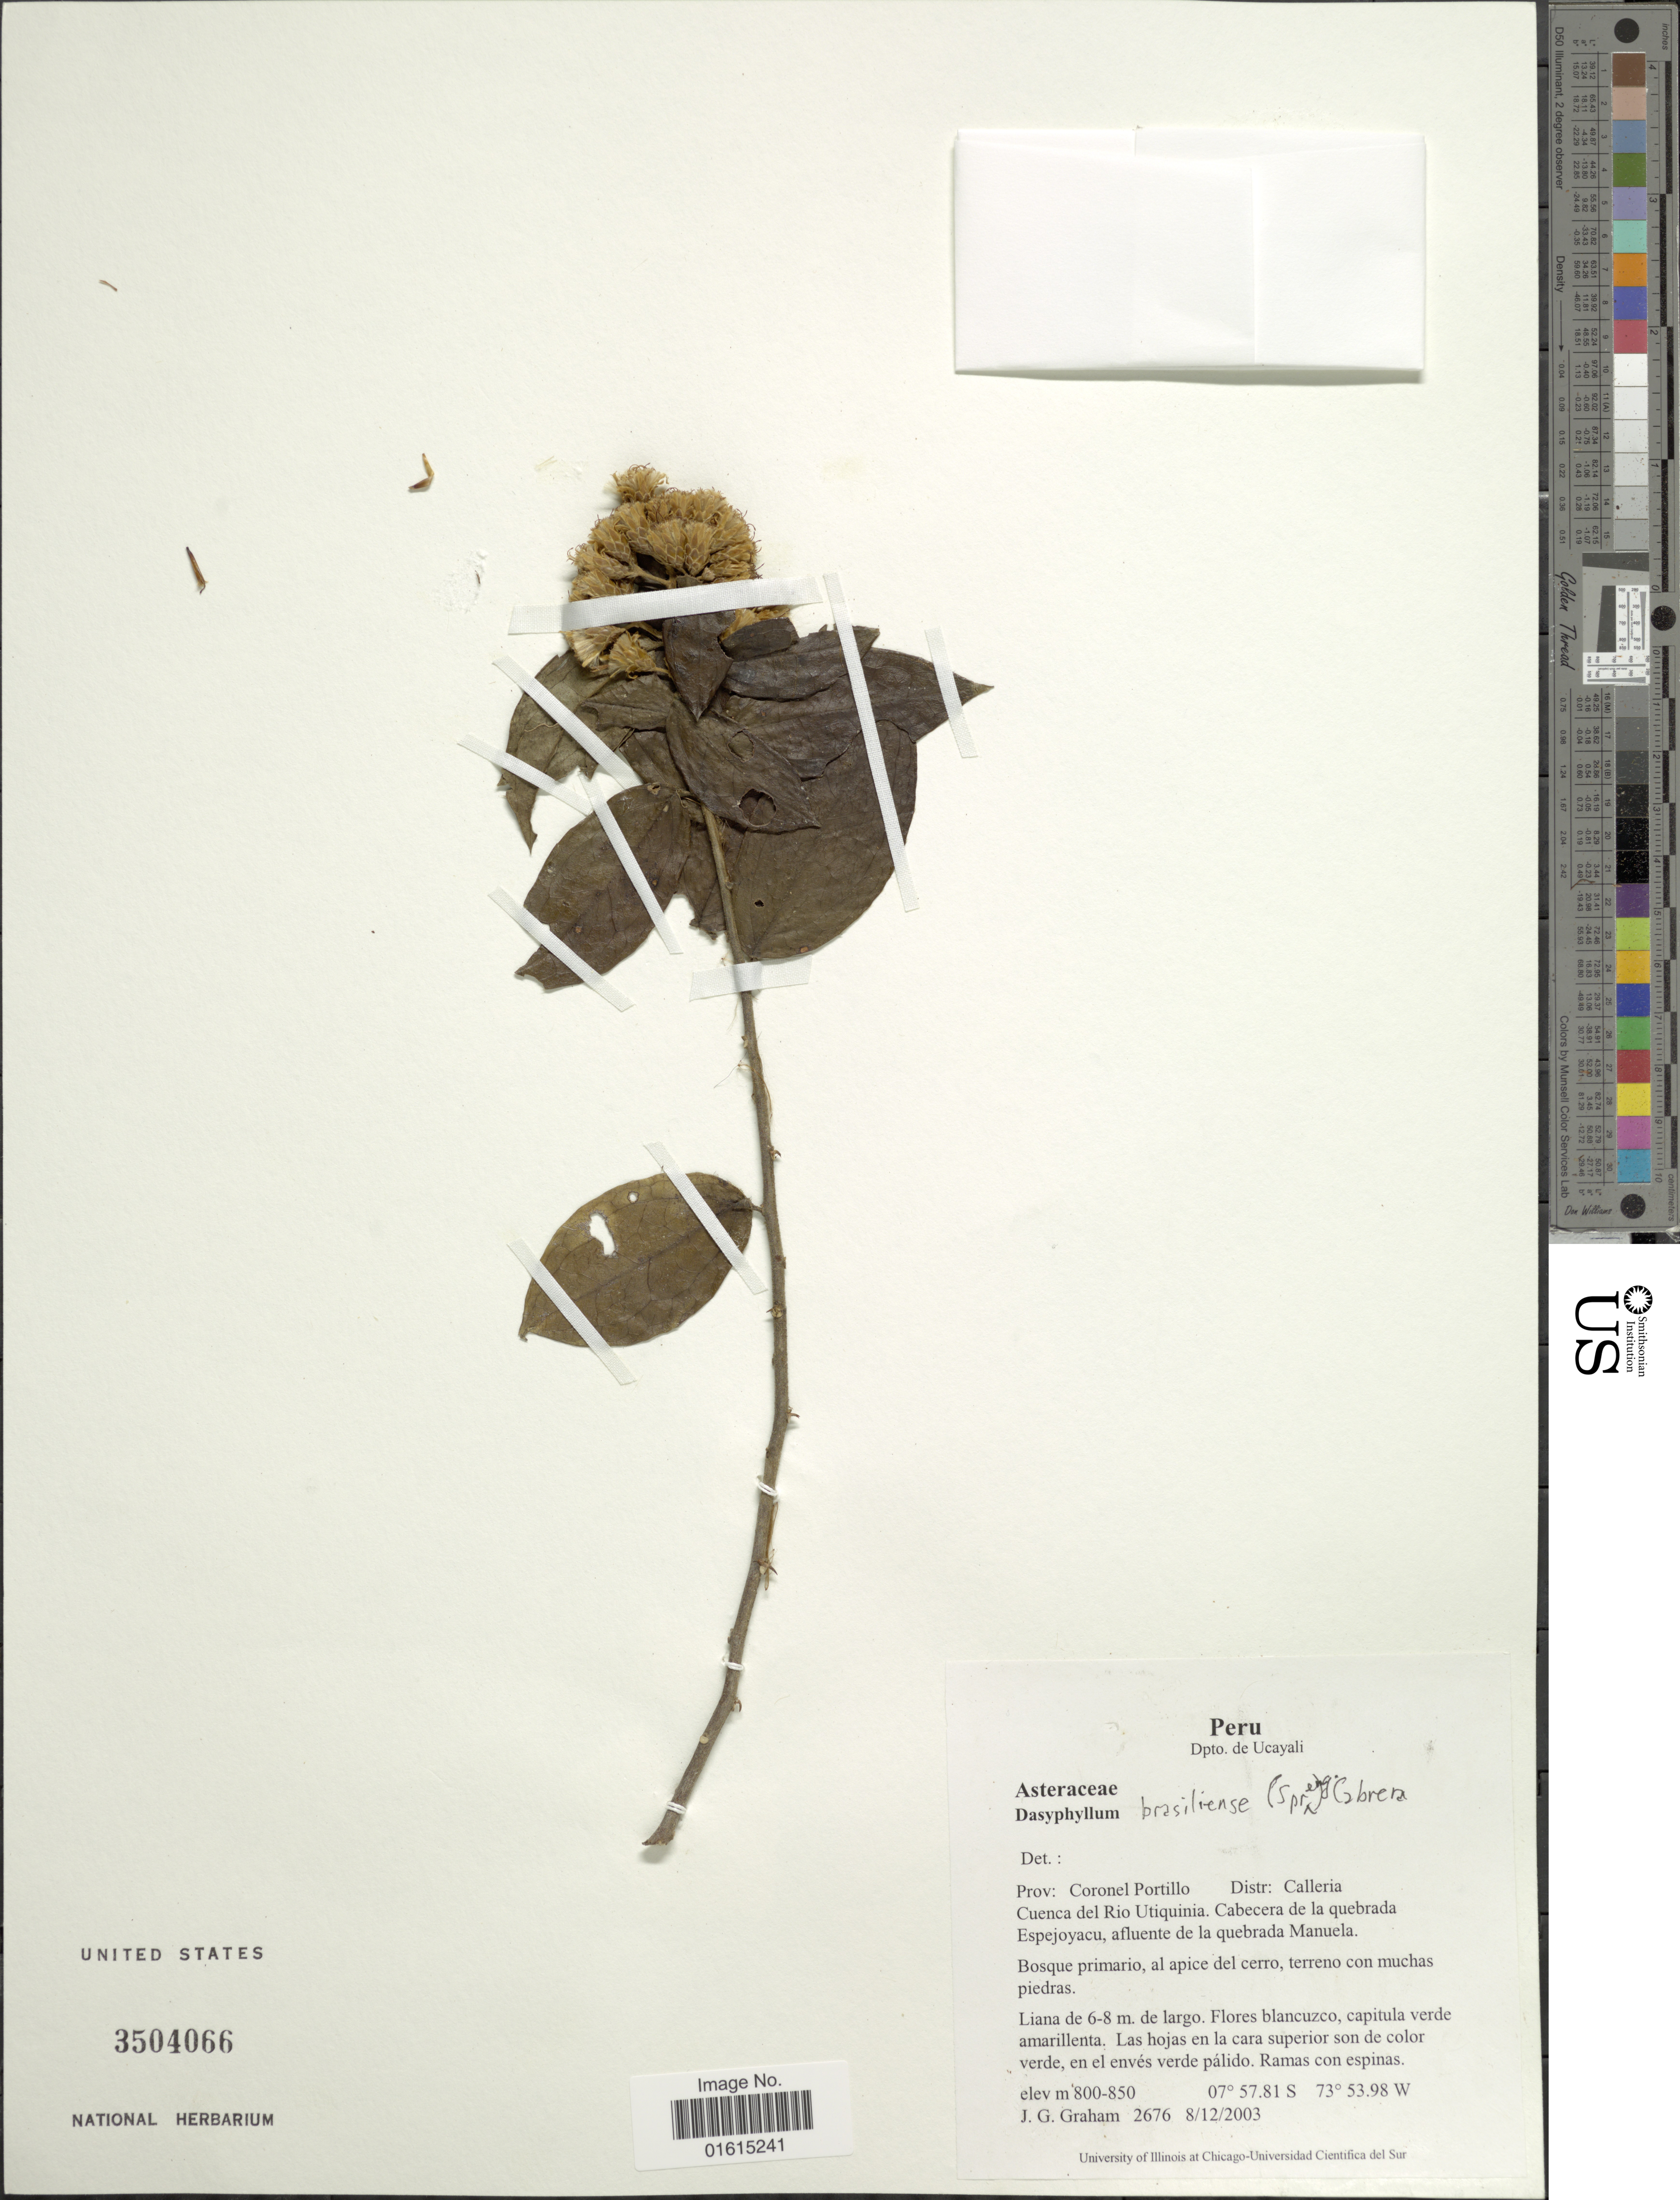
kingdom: Plantae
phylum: Tracheophyta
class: Magnoliopsida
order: Asterales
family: Asteraceae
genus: Dasyphyllum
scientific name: Dasyphyllum brasiliense var. barnadesioides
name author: (Tovar) Cabrera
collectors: J. Graham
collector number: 2676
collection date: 2003-12-08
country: Peru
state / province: Ucayali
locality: Dpto. de Ucayali, Prov. Coronel Portillo, Distr. Calleria Cuenca del Rio Utiquinia, Cabecera de la quebrada Espejoyacu, afluente de la quebrada Manuela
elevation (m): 800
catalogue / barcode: US 3504066